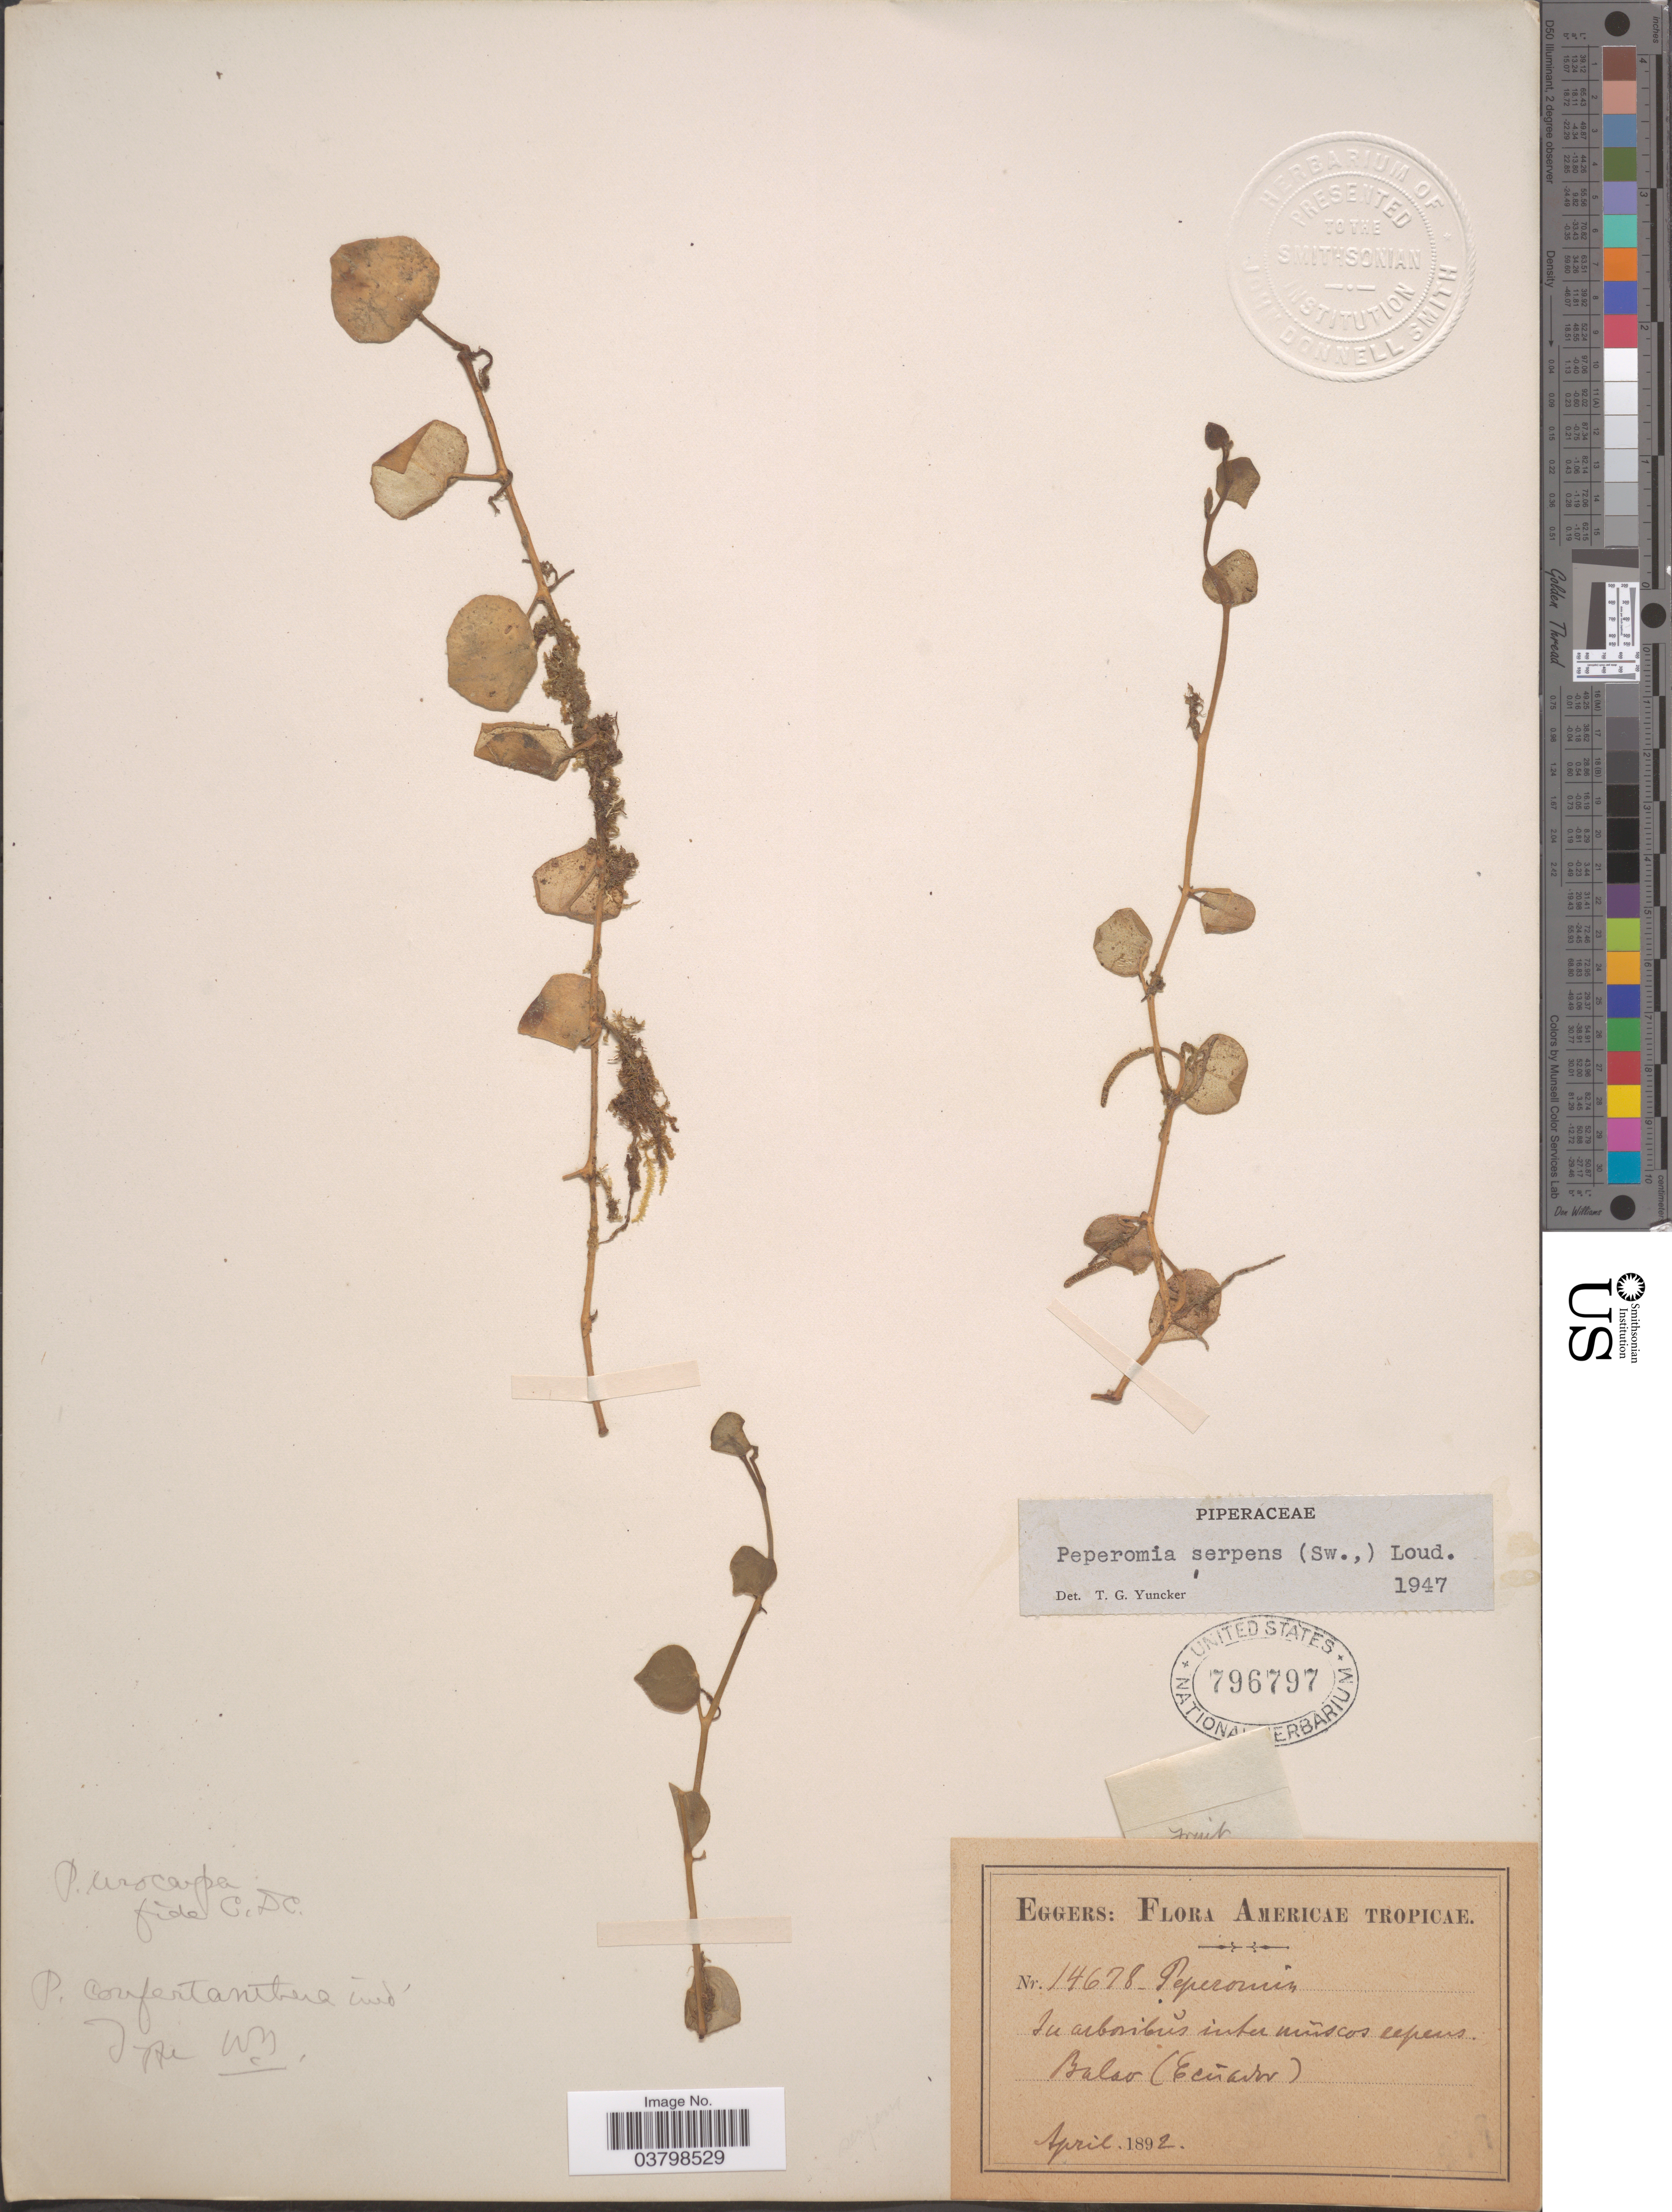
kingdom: Plantae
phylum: Tracheophyta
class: Magnoliopsida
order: Piperales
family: Piperaceae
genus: Peperomia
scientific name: Peperomia serpens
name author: (Sw.) Loudon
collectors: -. Eggers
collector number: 14678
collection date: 1892-04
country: Ecuador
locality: Americae Tropicae. Balao.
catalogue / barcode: US 796797